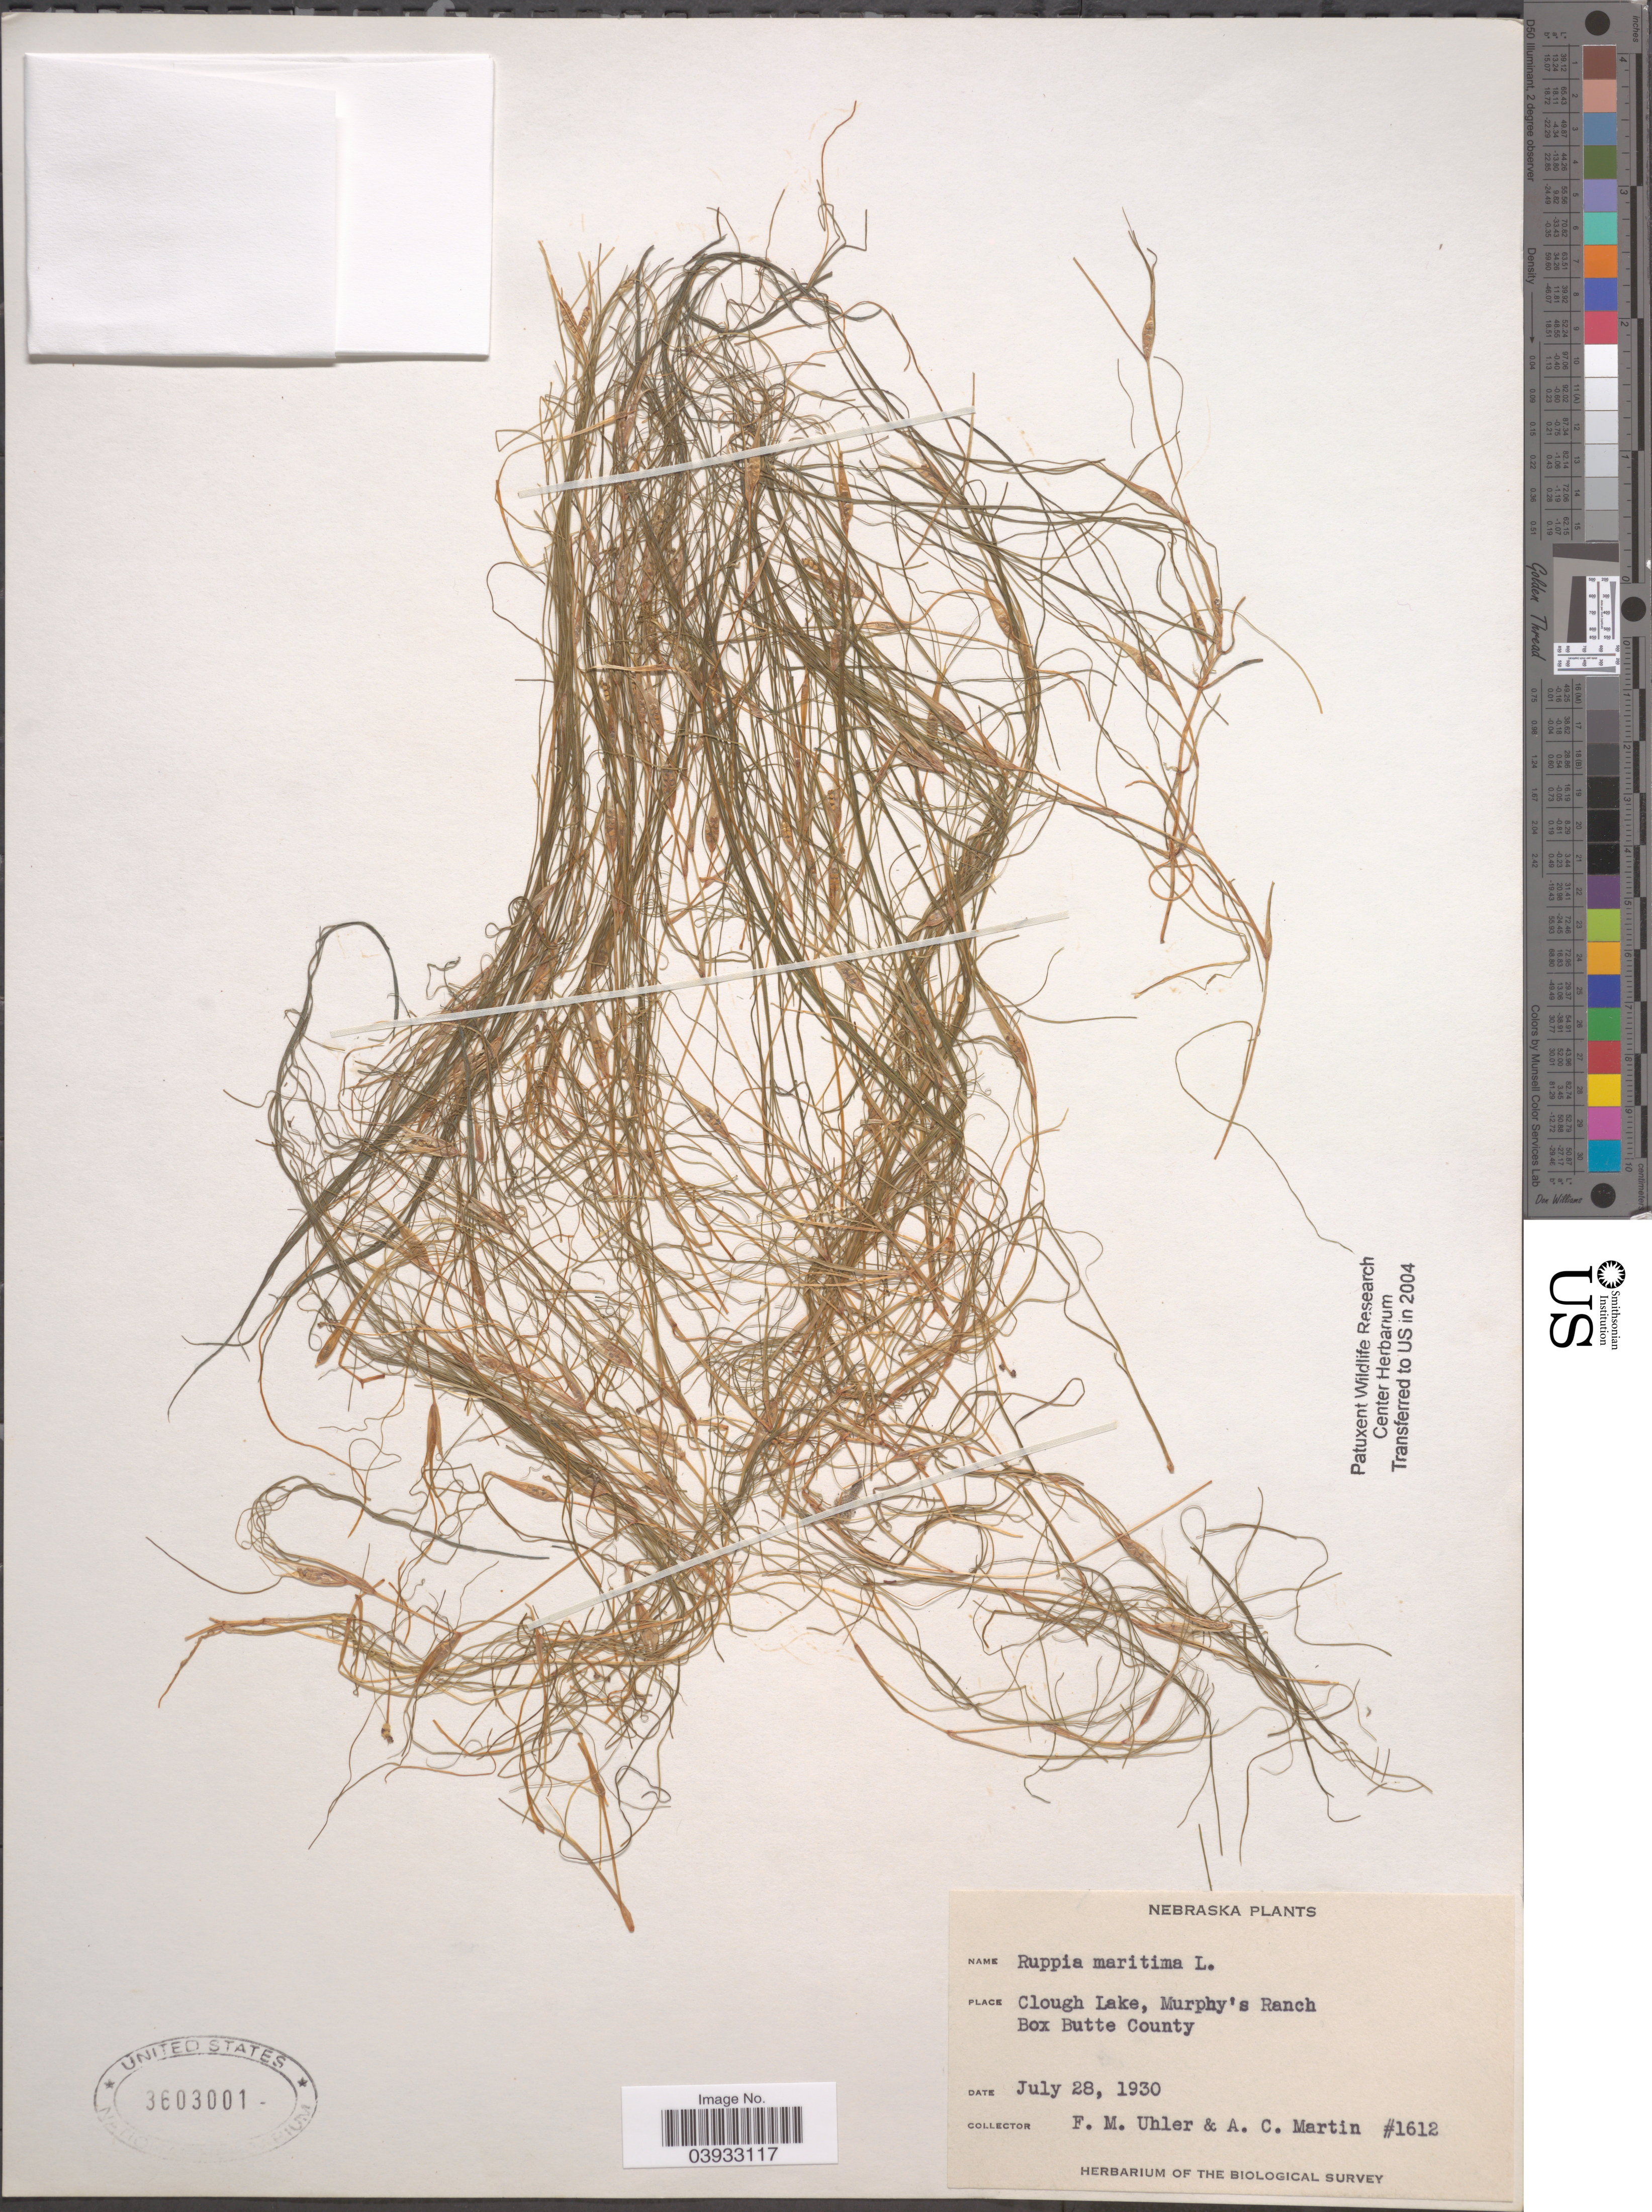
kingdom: Plantae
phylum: Tracheophyta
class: Liliopsida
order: Alismatales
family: Ruppiaceae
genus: Ruppia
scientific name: Ruppia maritima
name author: L.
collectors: F. M. Uhler & A. C. Martin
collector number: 1612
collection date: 1930-07-28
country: United States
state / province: Nebraska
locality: Clough Lake, Murphy's Ranche Box Butte County.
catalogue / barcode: US 3603001